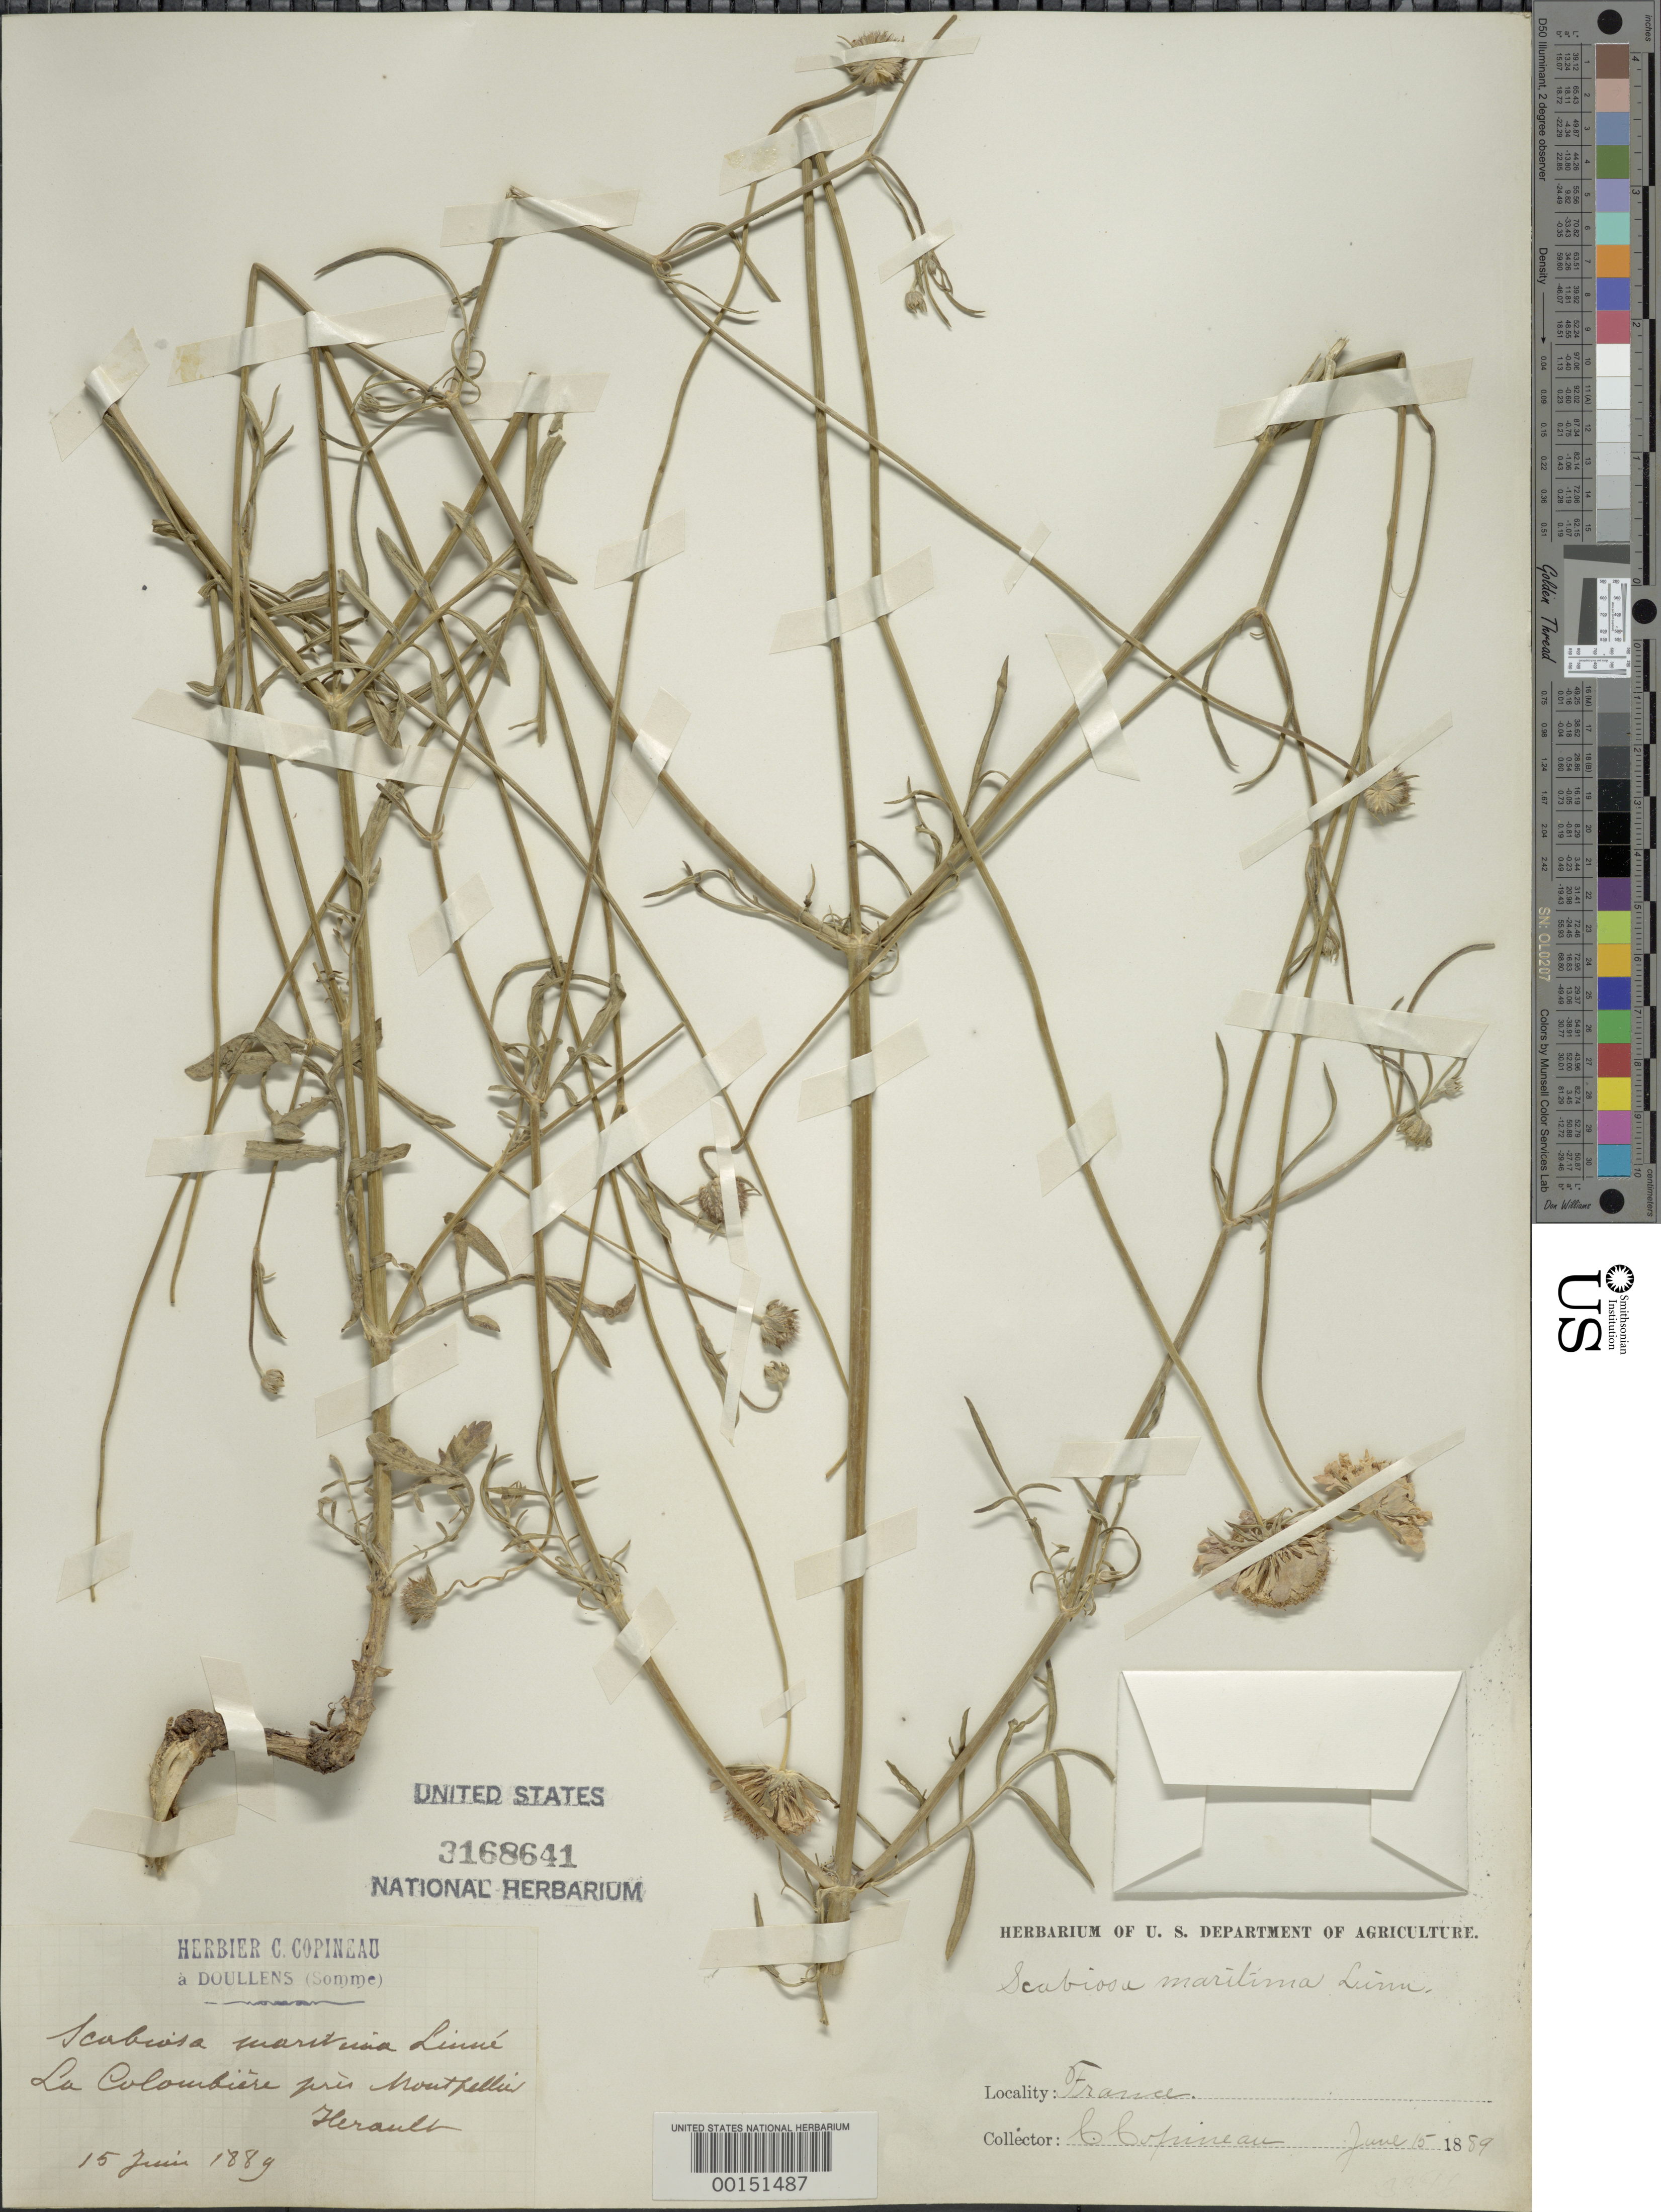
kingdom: Plantae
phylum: Tracheophyta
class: Magnoliopsida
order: Dipsacales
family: Caprifoliaceae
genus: Scabiosa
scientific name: Scabiosa maritima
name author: L.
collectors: C. Copineau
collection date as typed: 15 Jun 1889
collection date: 1889-06-15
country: France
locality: La Colombiere pres Montpelier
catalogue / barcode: US 3168641